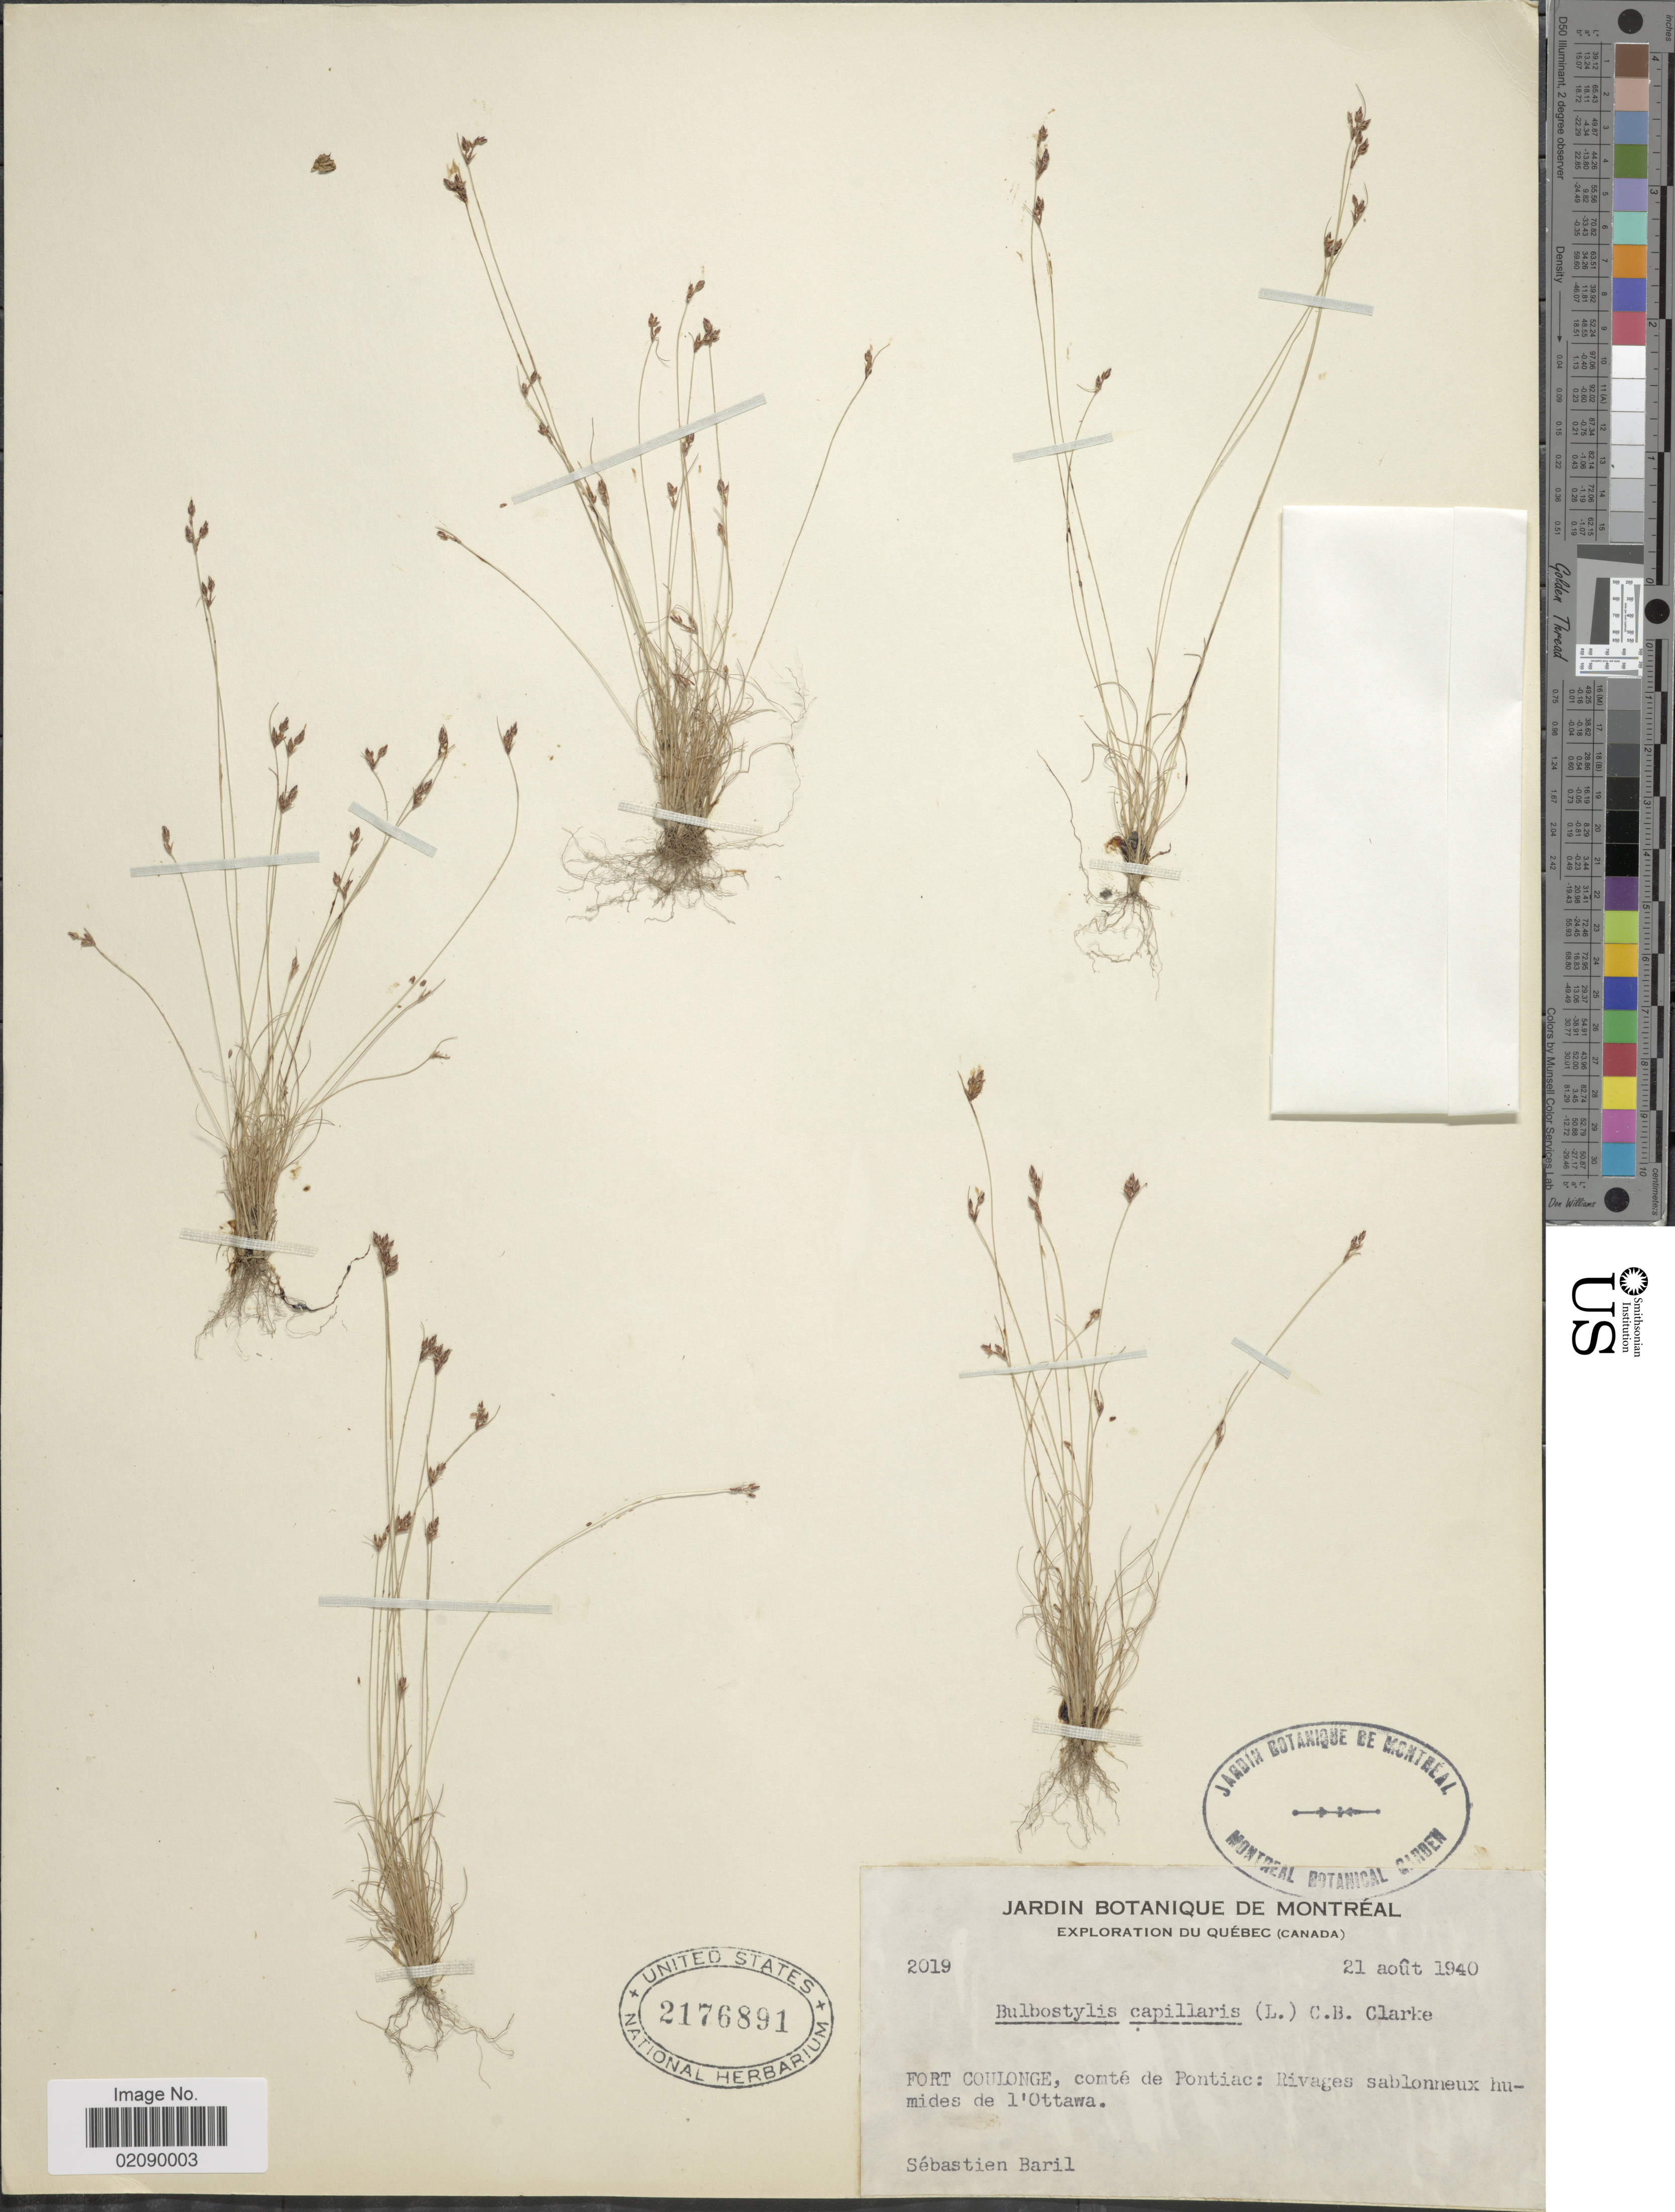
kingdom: Plantae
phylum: Tracheophyta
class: Liliopsida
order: Poales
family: Cyperaceae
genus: Bulbostylis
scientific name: Bulbostylis capillaris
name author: (L.) Kunth ex C.B. Clarke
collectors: S. Baril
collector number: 2019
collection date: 1940-08-21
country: Canada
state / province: Quebec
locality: Fort Coulonge, comté de Pontiac: Rivages sablonneux humides de l'Ottawa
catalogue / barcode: US 2176891